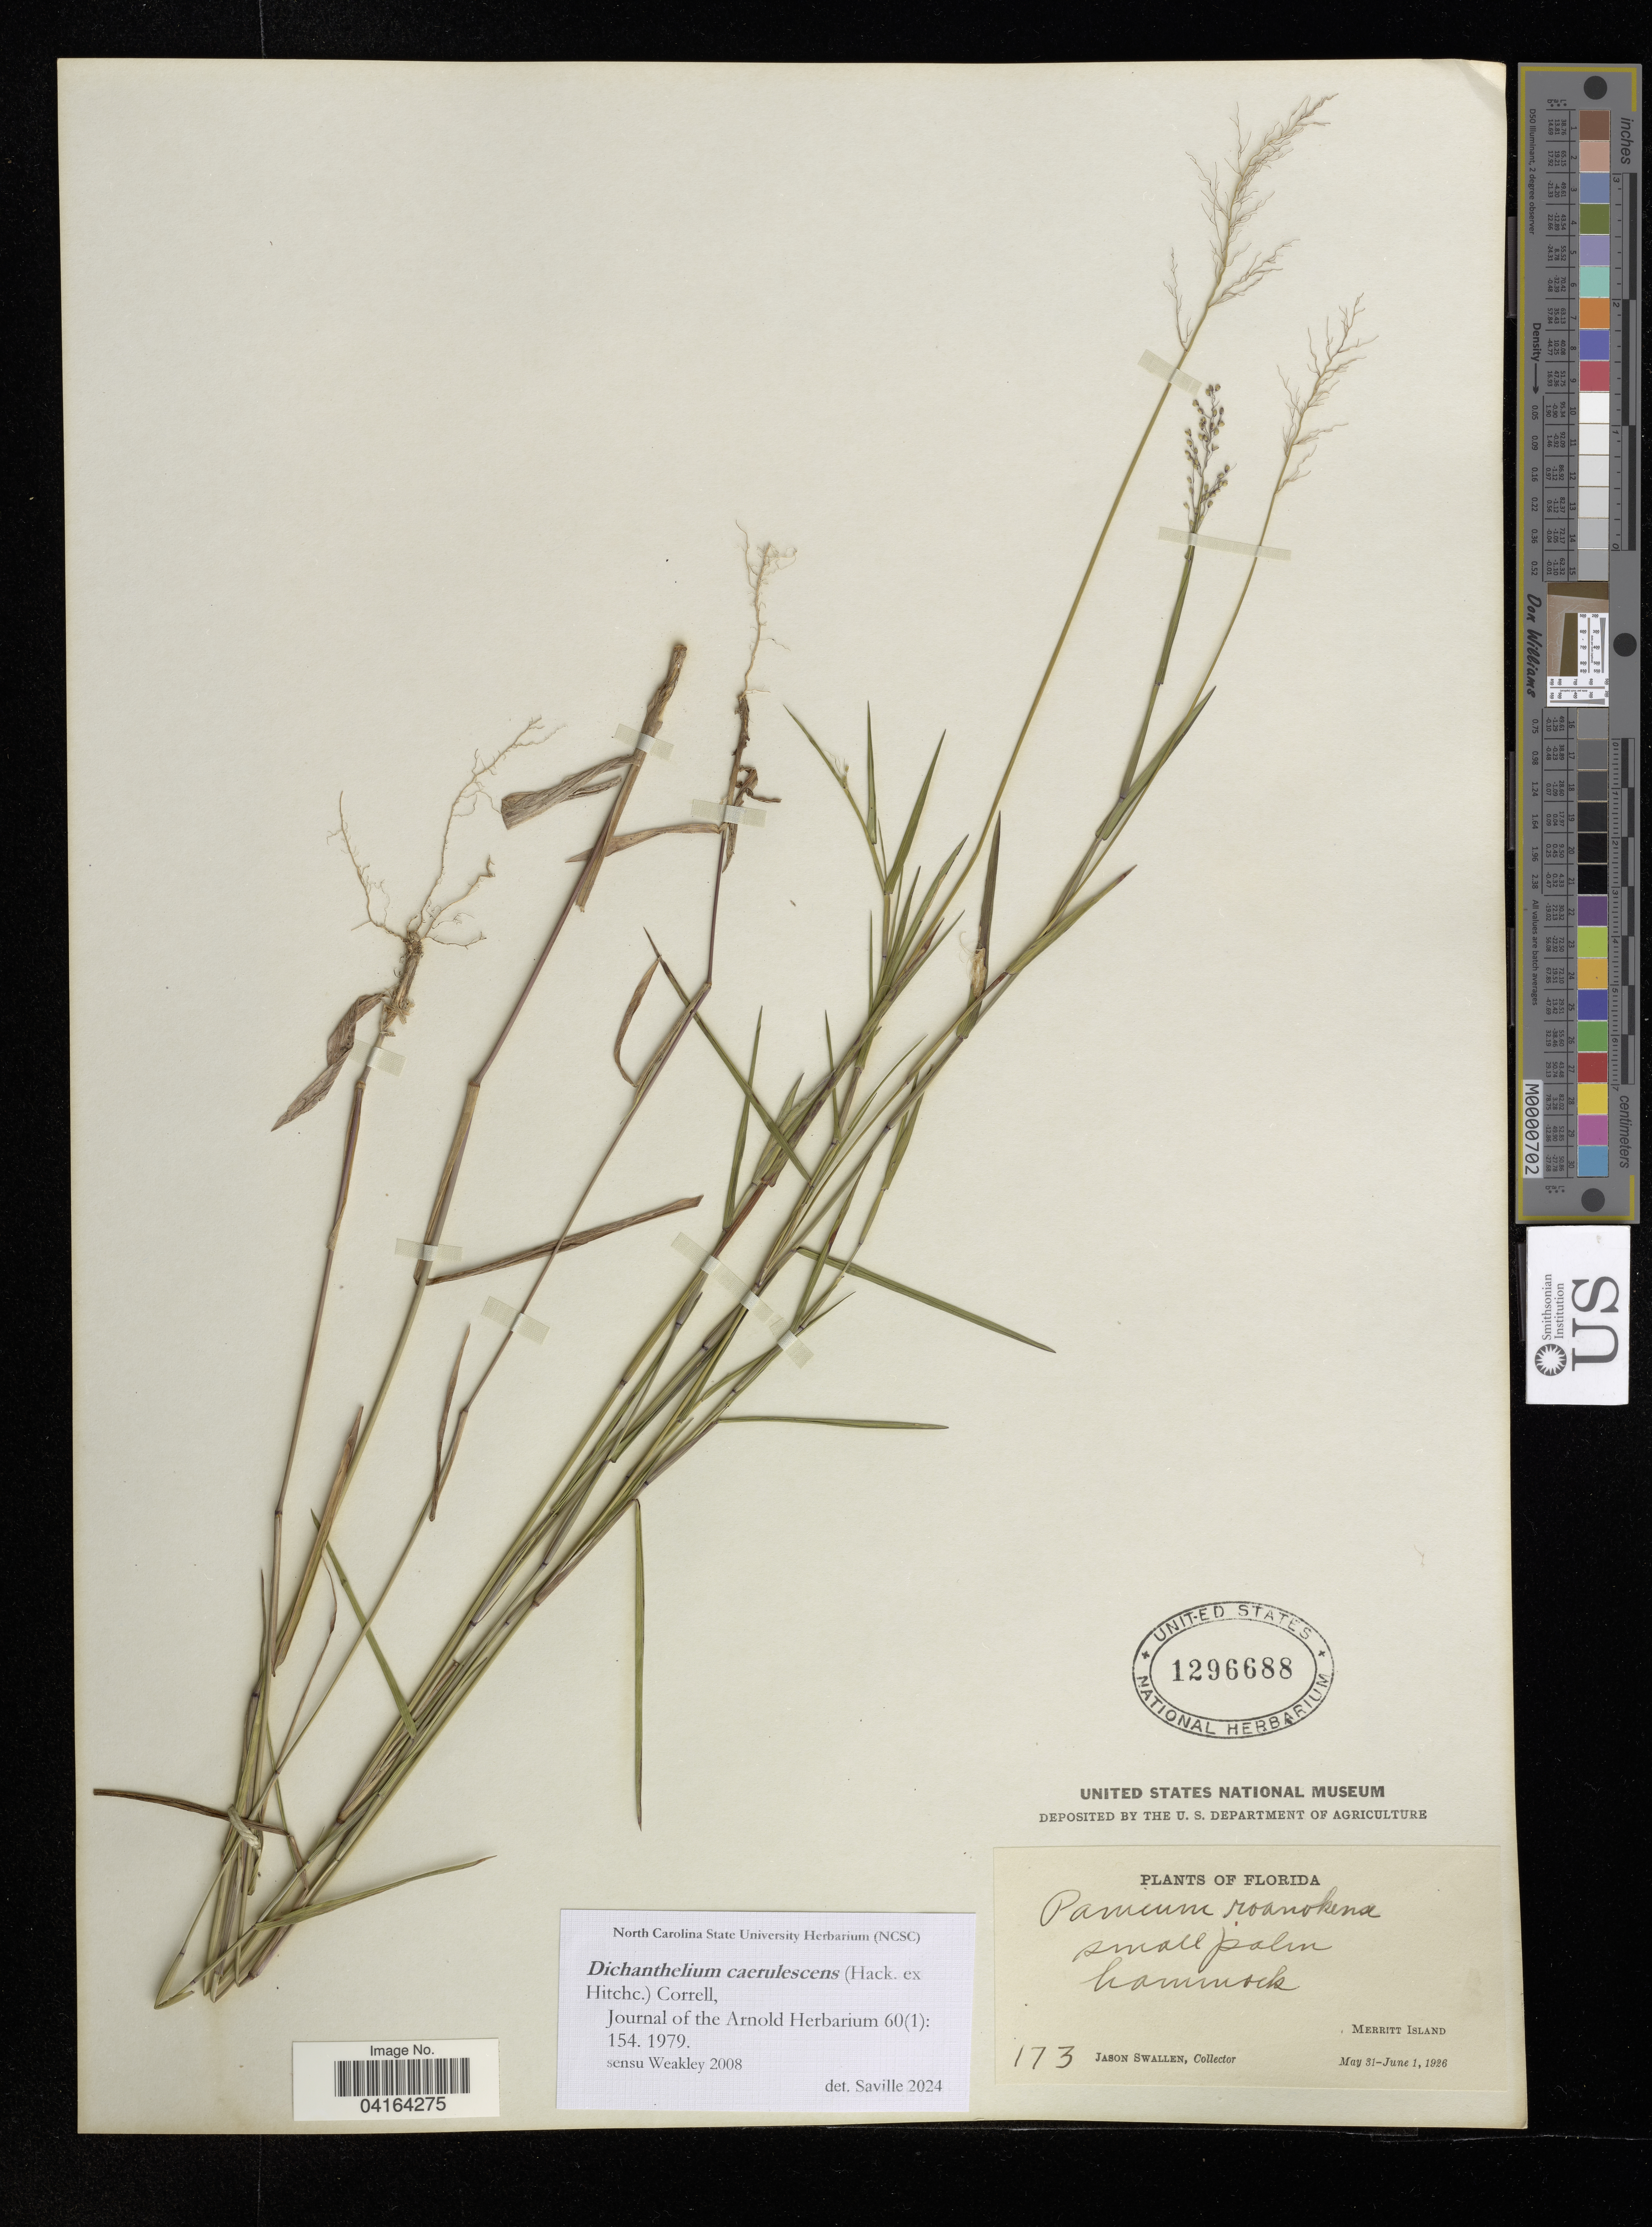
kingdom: Plantae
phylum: Tracheophyta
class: Liliopsida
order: Poales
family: Poaceae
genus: Dichanthelium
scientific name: Dichanthelium caerulescens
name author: (Hack. ex Hitchc.) Correll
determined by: Saville, A. C., (NCSC), North Carolina State University (UNITED STATES)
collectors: J. R. Swallen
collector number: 173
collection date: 1926-05-31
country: United States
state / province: Florida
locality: Small palm hammock. Merrit Island.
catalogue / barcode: US 1296688